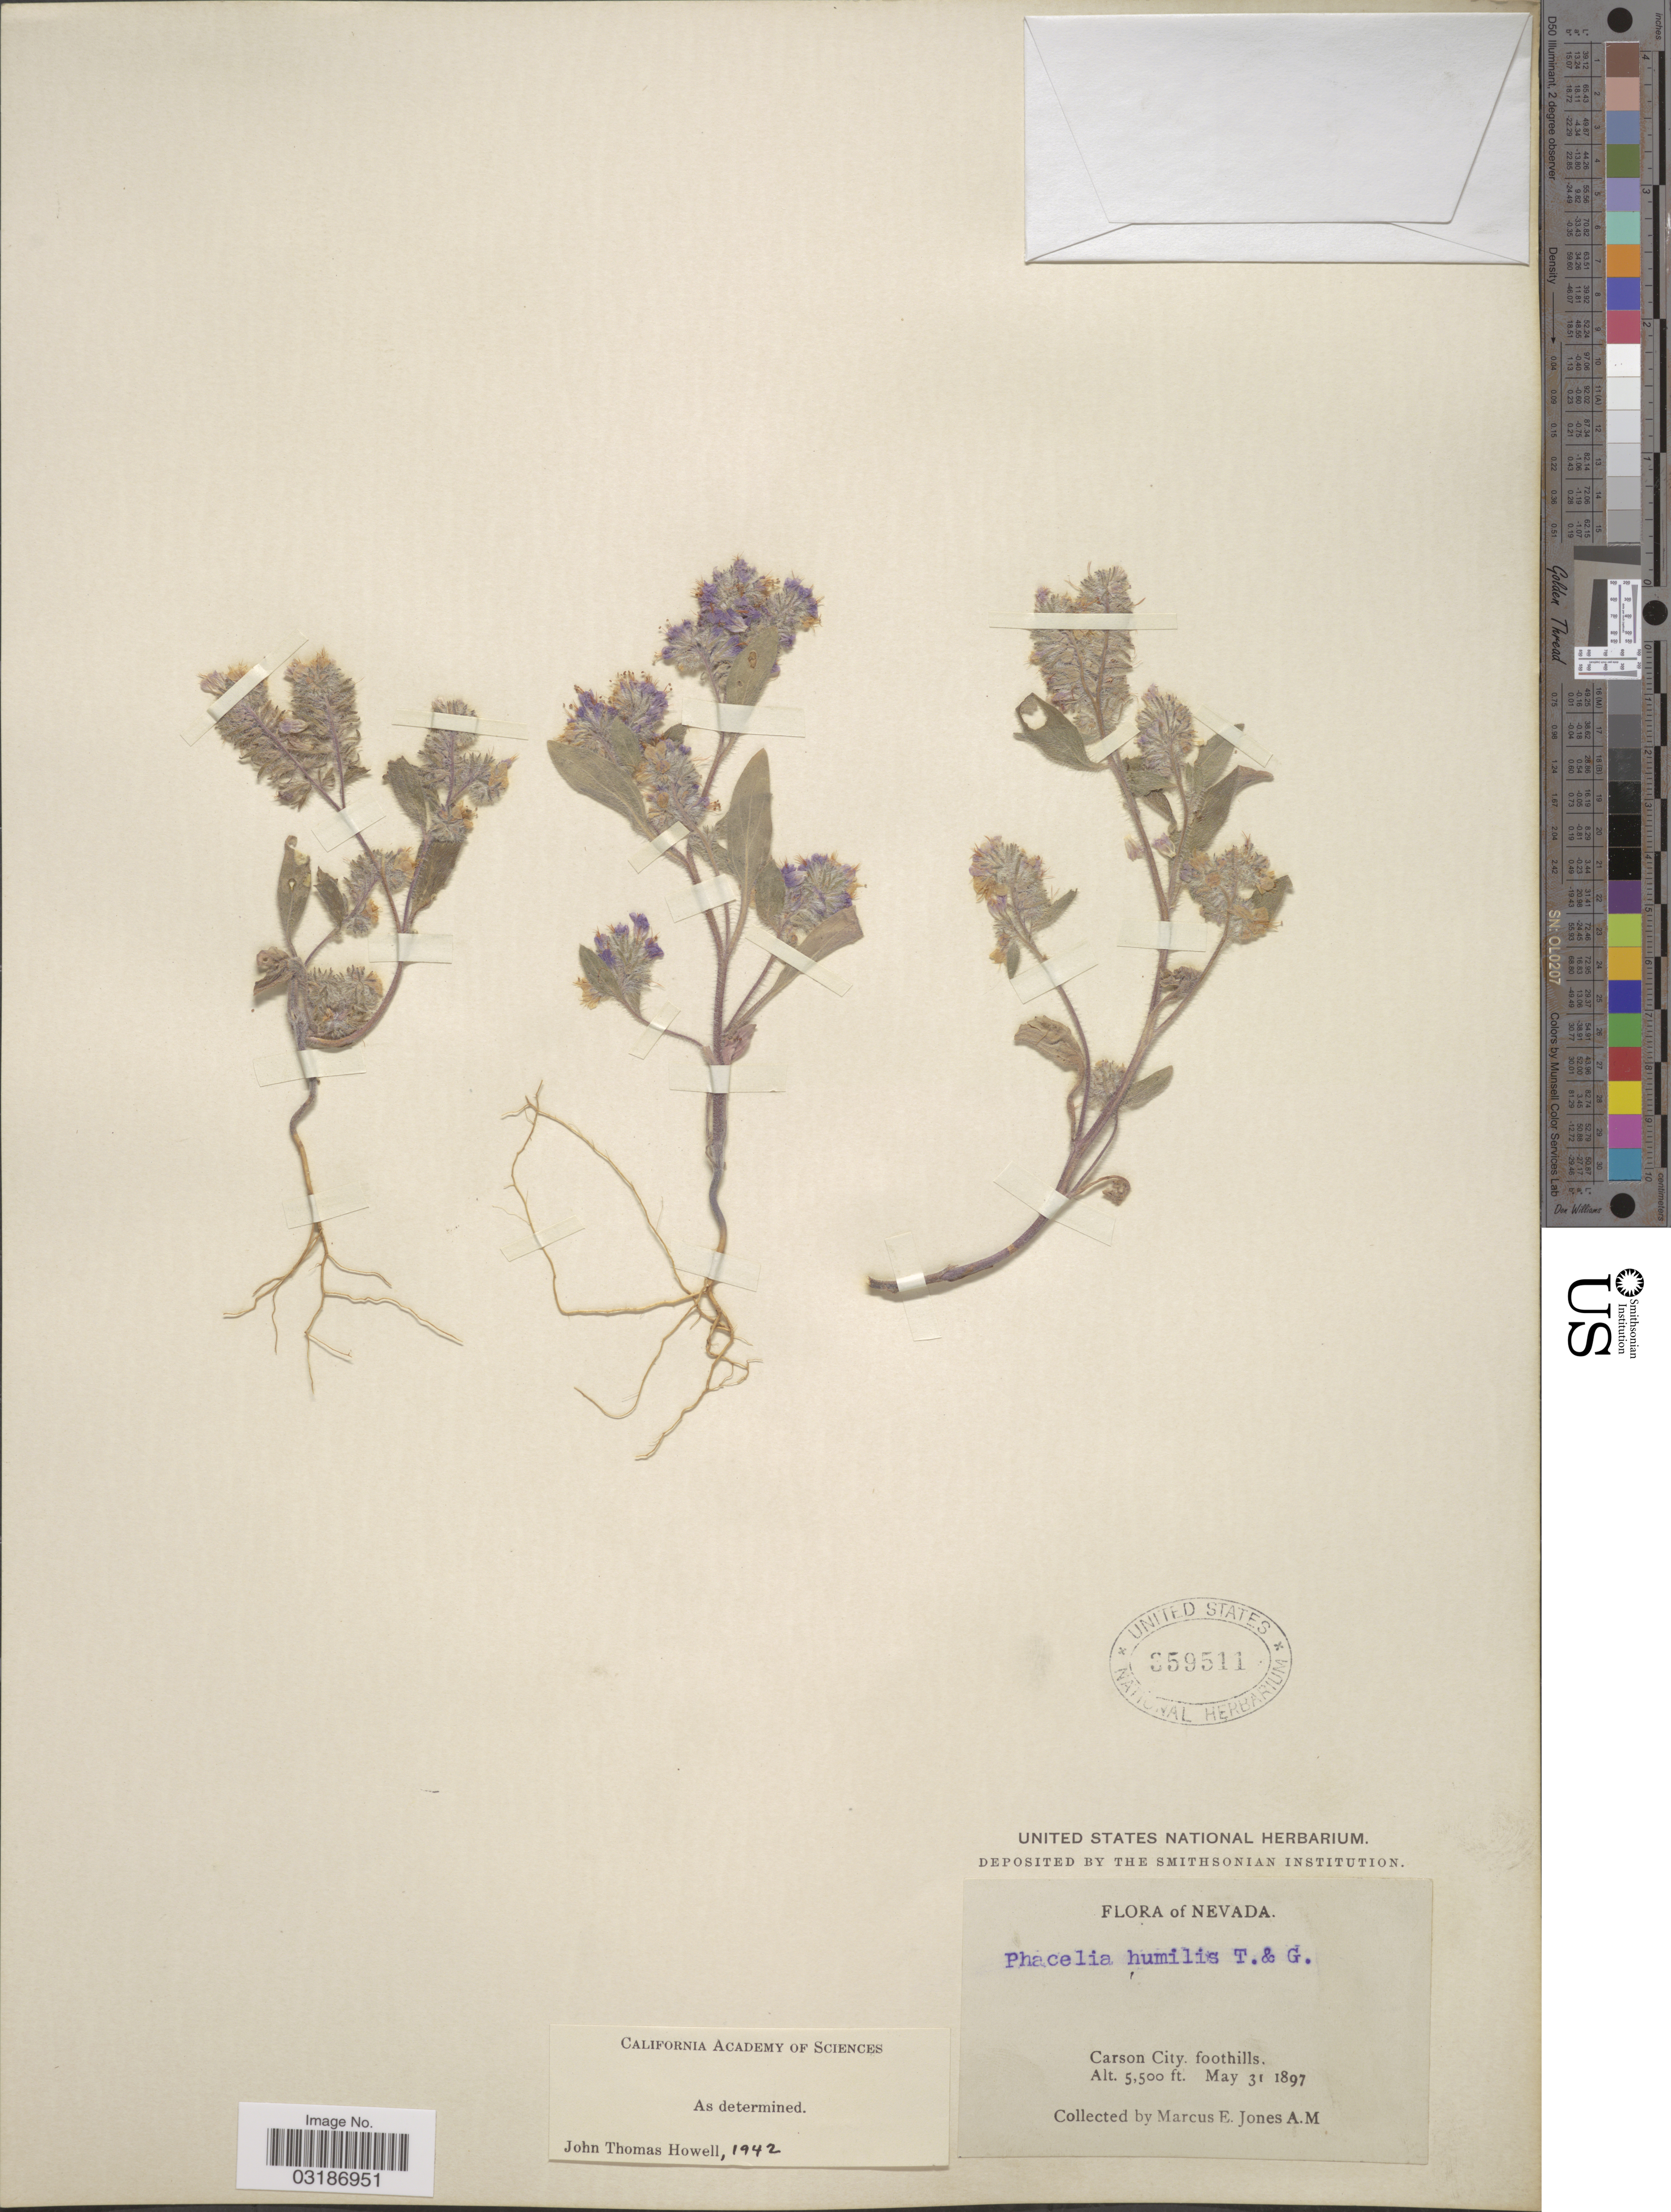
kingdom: Plantae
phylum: Tracheophyta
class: Magnoliopsida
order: Boraginales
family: Hydrophyllaceae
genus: Phacelia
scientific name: Phacelia humilis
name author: Torr. & A. Gray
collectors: M. E. Jones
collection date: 1897-05-31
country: United States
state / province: Nevada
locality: Carson City, foothills.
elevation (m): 1676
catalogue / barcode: US 359511